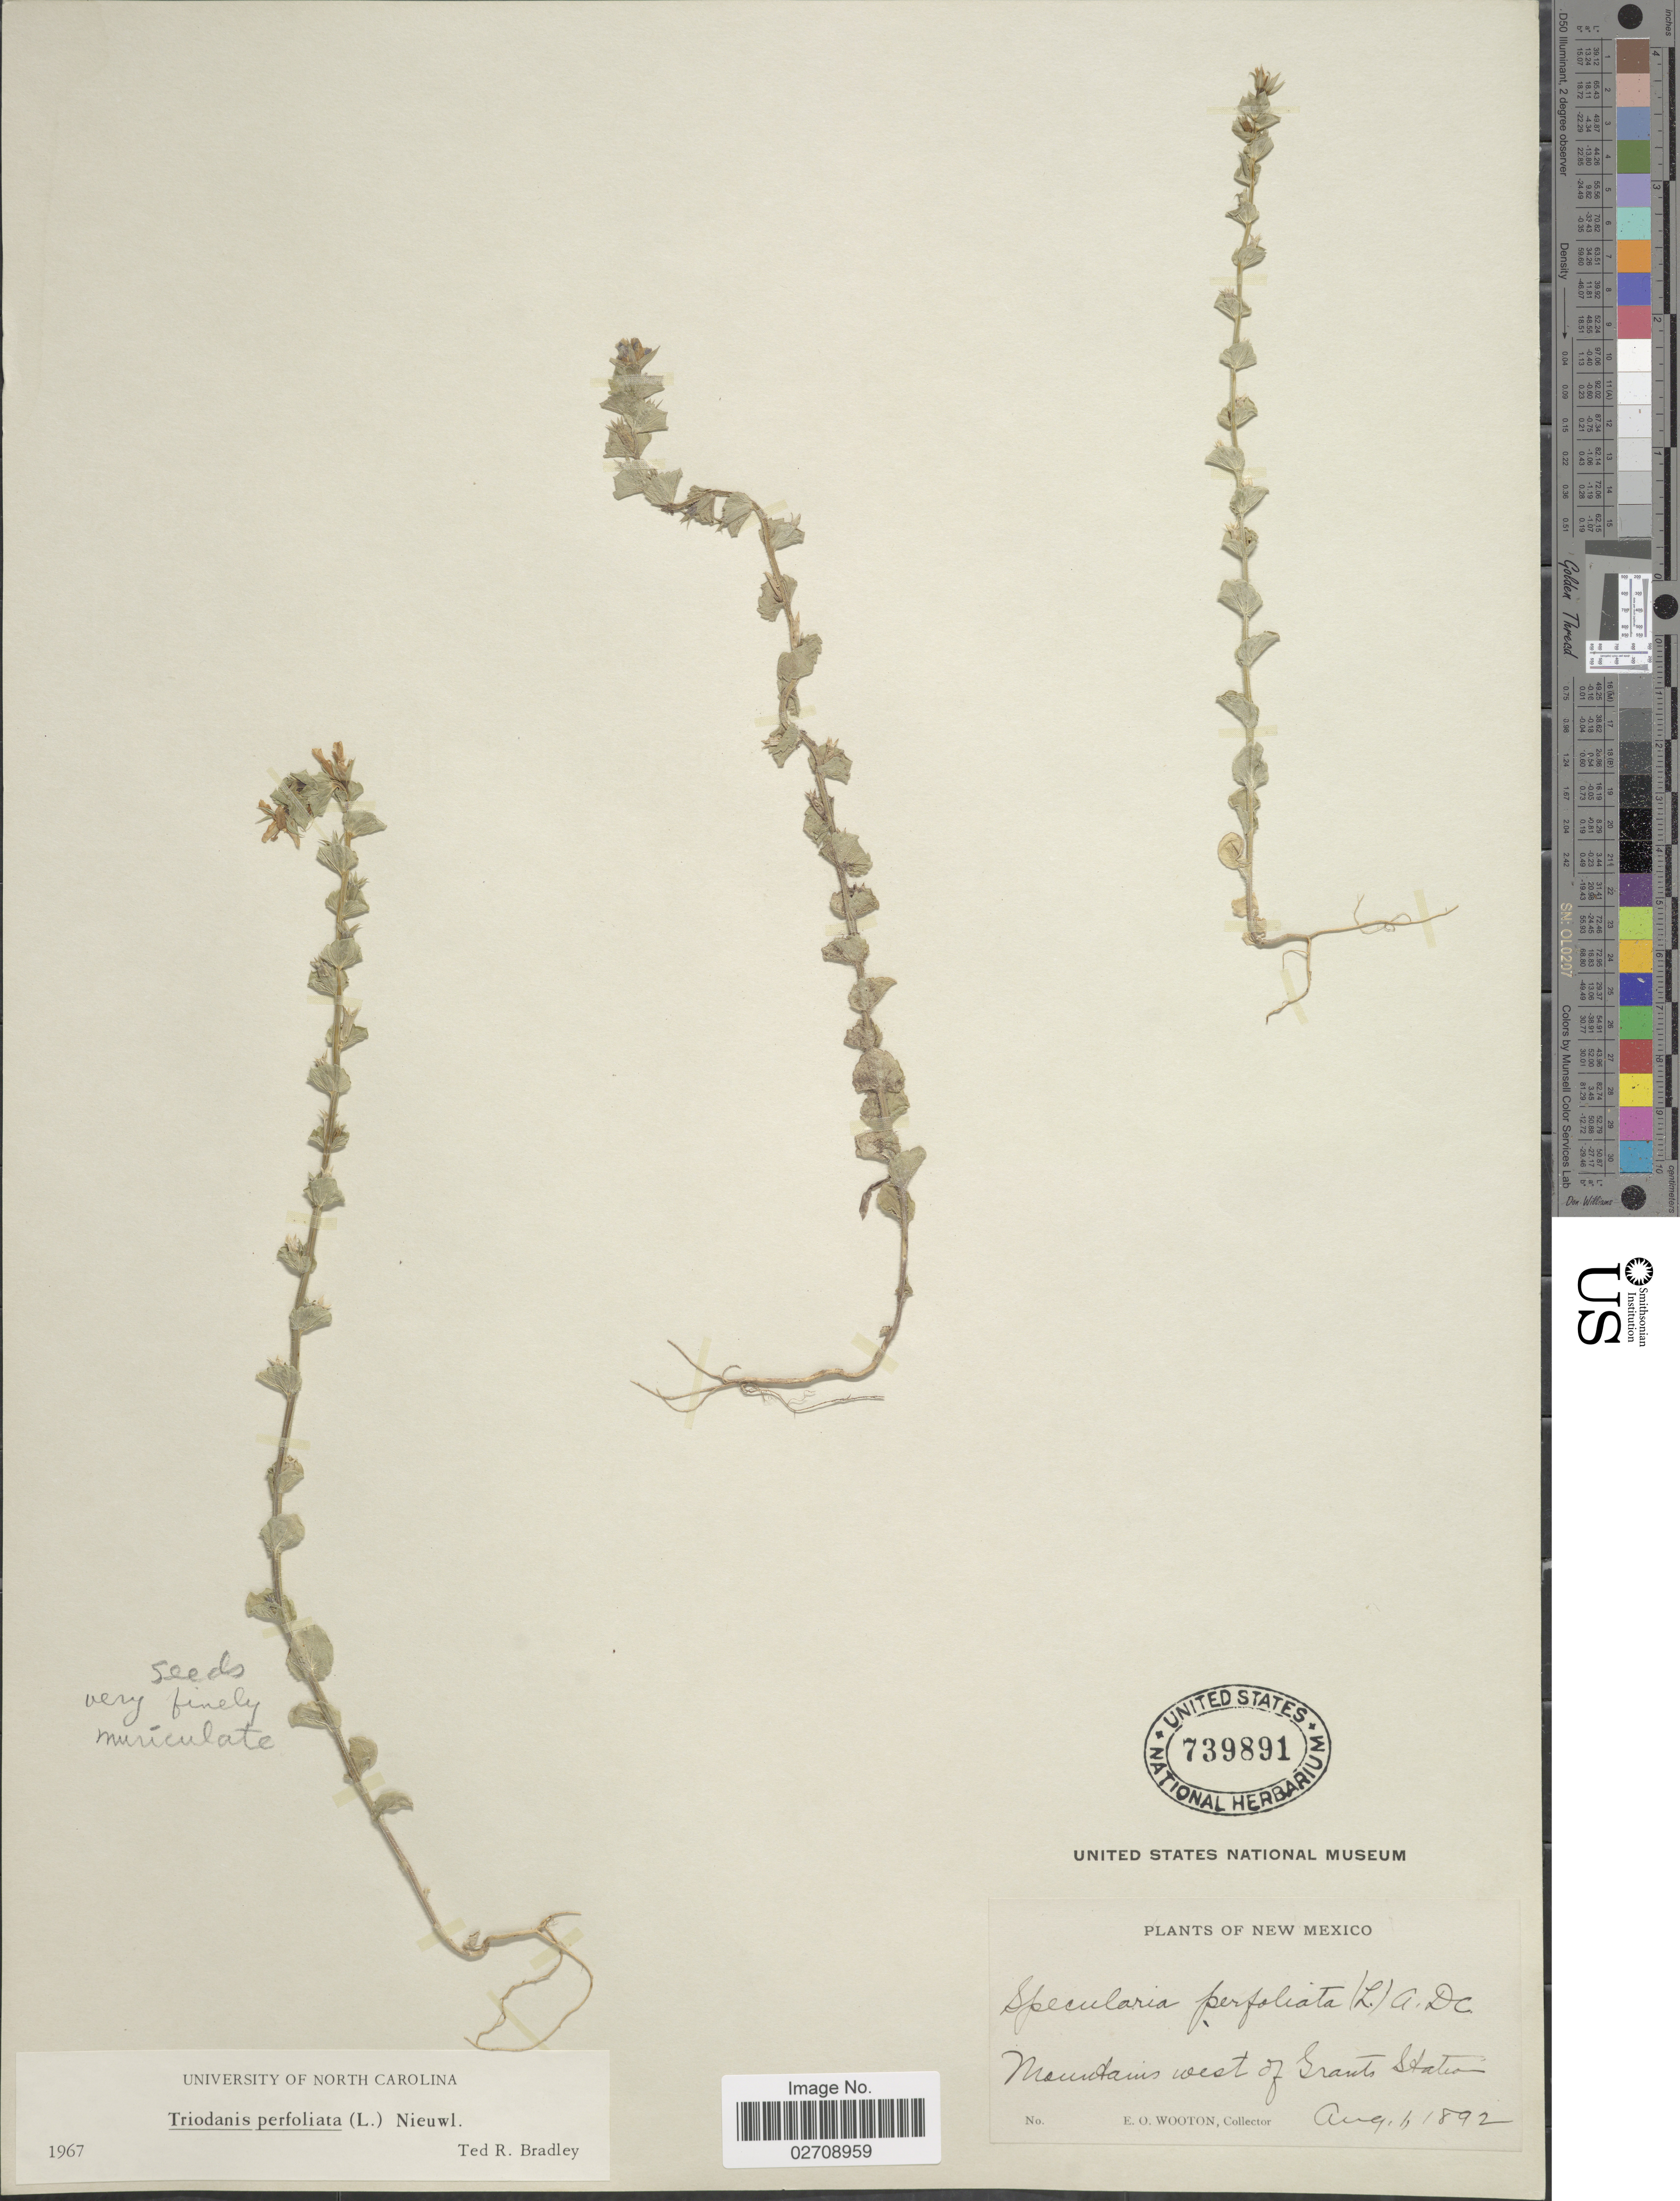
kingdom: Plantae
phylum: Tracheophyta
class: Magnoliopsida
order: Asterales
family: Campanulaceae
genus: Triodanis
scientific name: Triodanis perfoliata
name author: (L.) Nieuwl.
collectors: E. O. Wooton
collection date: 1892-08-06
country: United States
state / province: New Mexico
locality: Mountains west of Grants Station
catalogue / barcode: US 739891